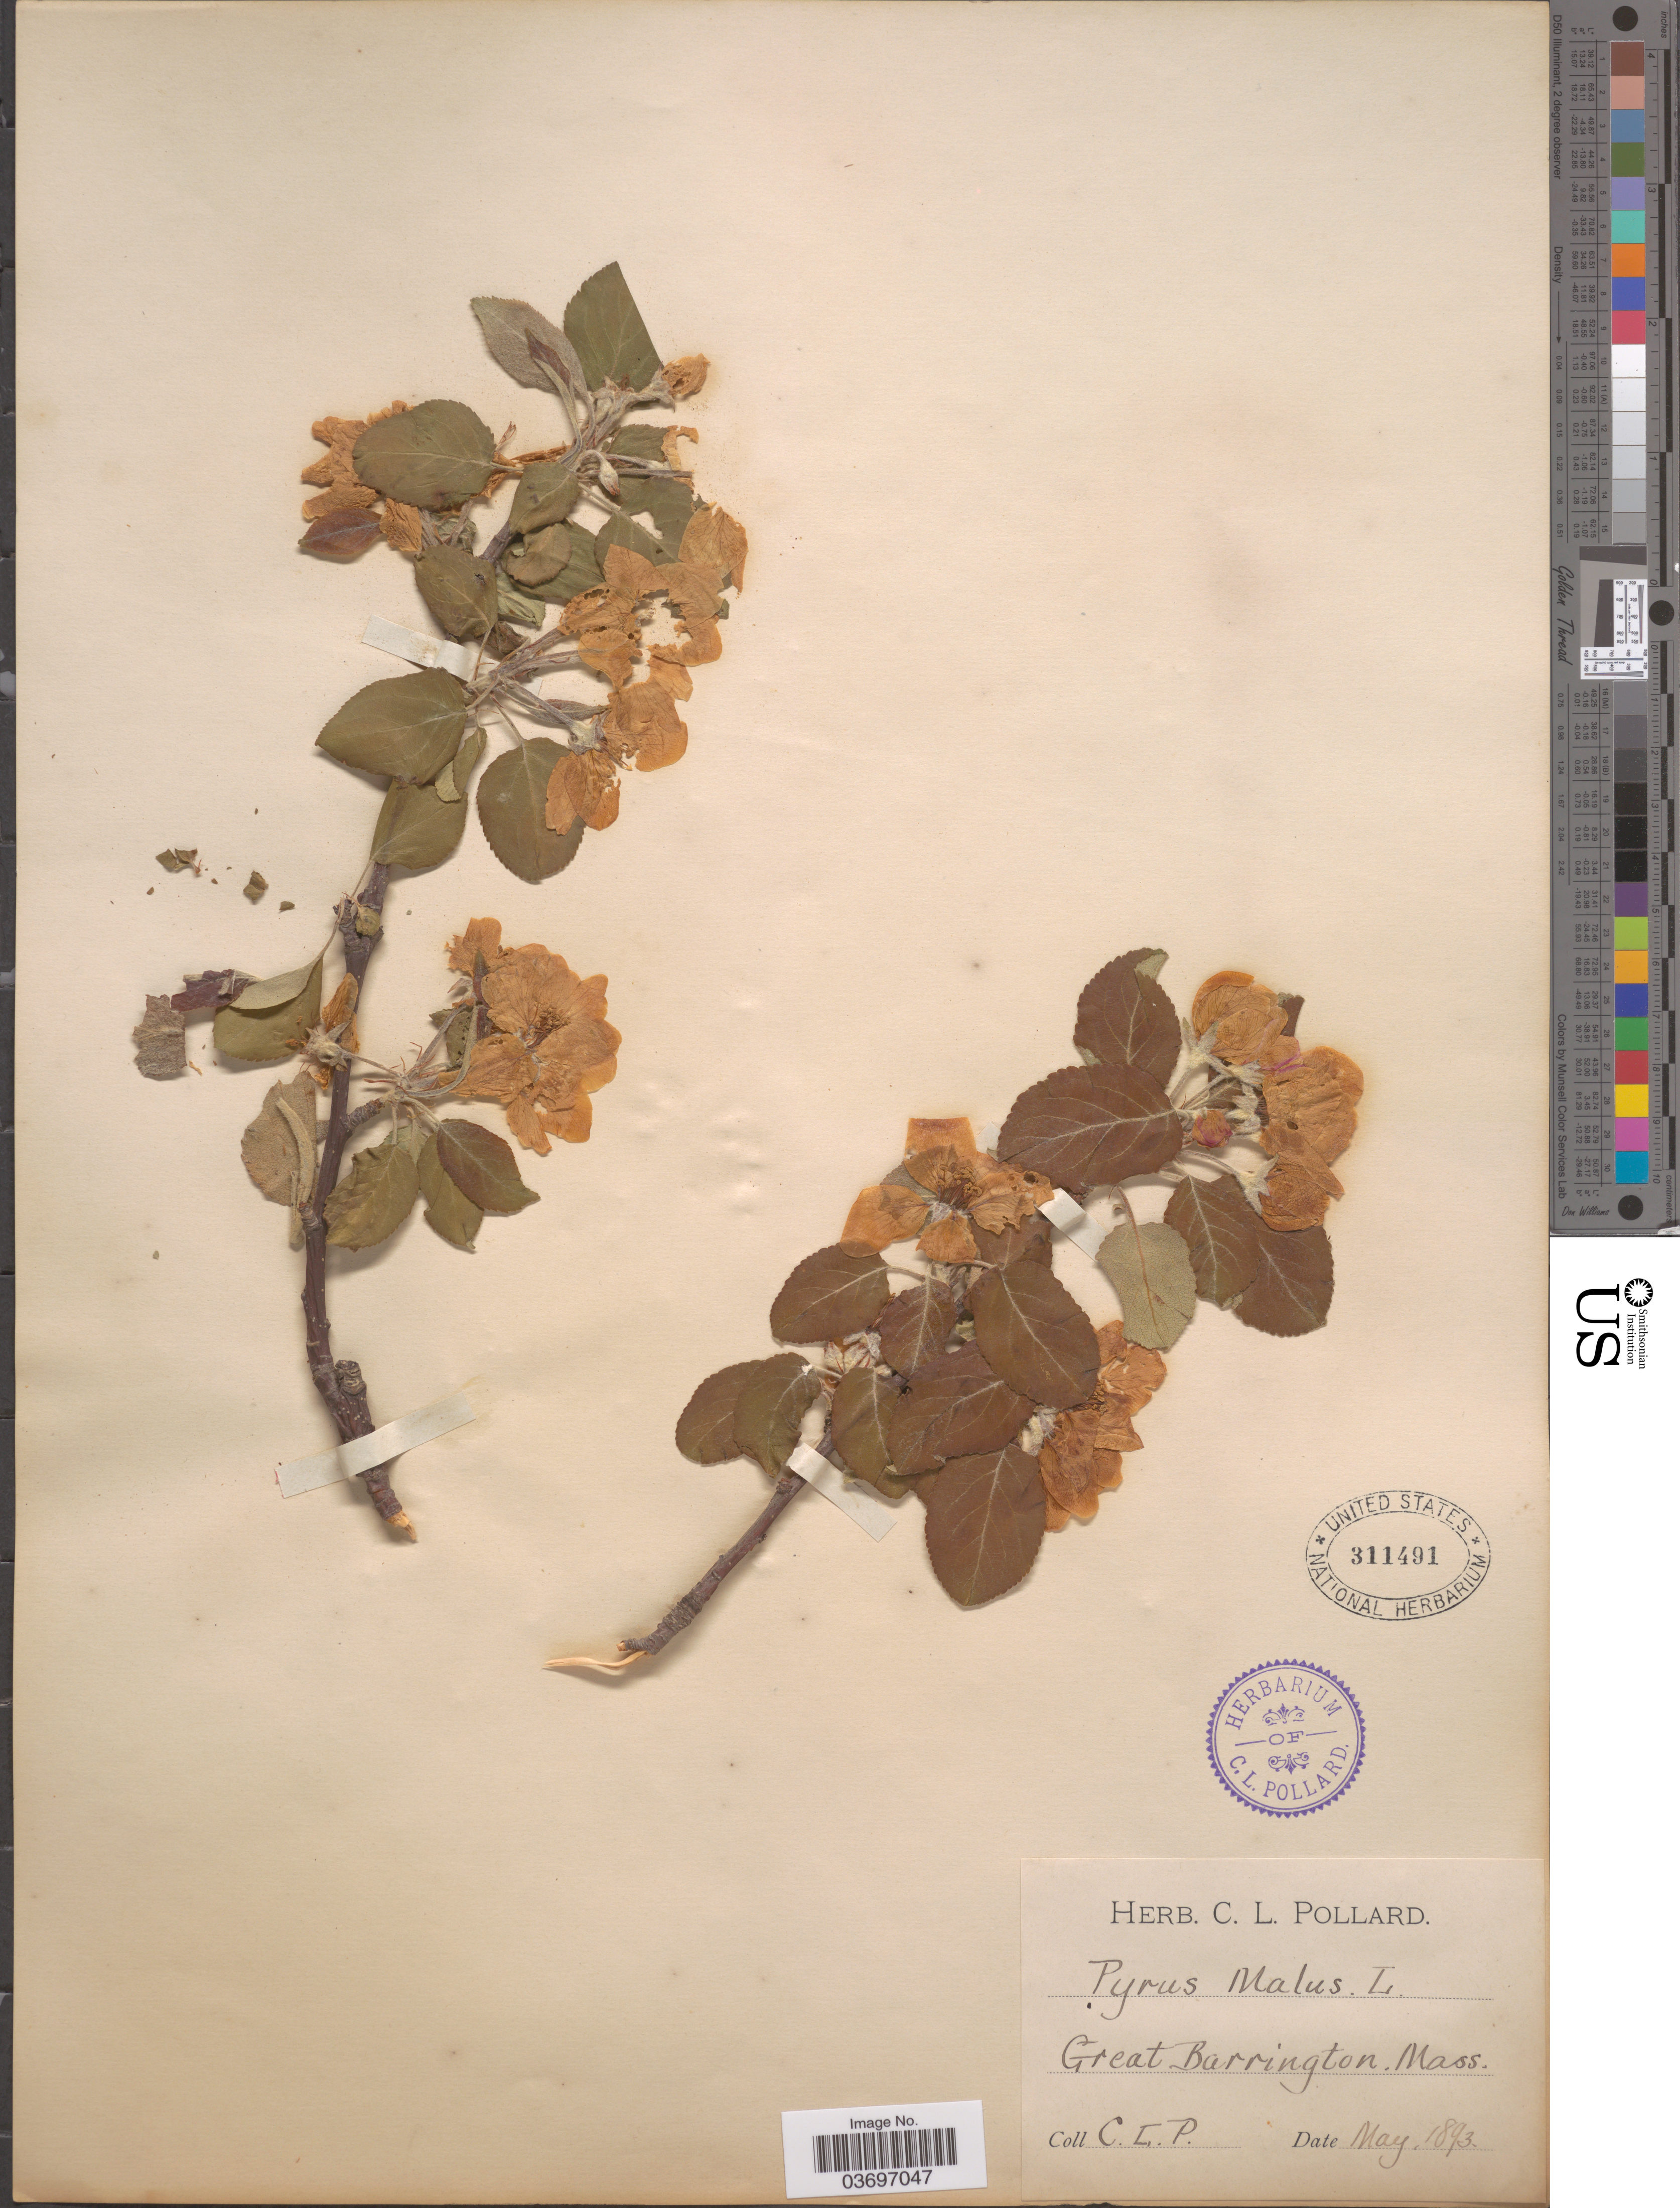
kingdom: Plantae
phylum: Tracheophyta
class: Magnoliopsida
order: Rosales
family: Rosaceae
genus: Malus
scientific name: Malus pumila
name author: Mill.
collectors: C. L. Pollard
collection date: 1893-05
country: United States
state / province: Massachusetts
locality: Great Barrington.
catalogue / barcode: US 311491